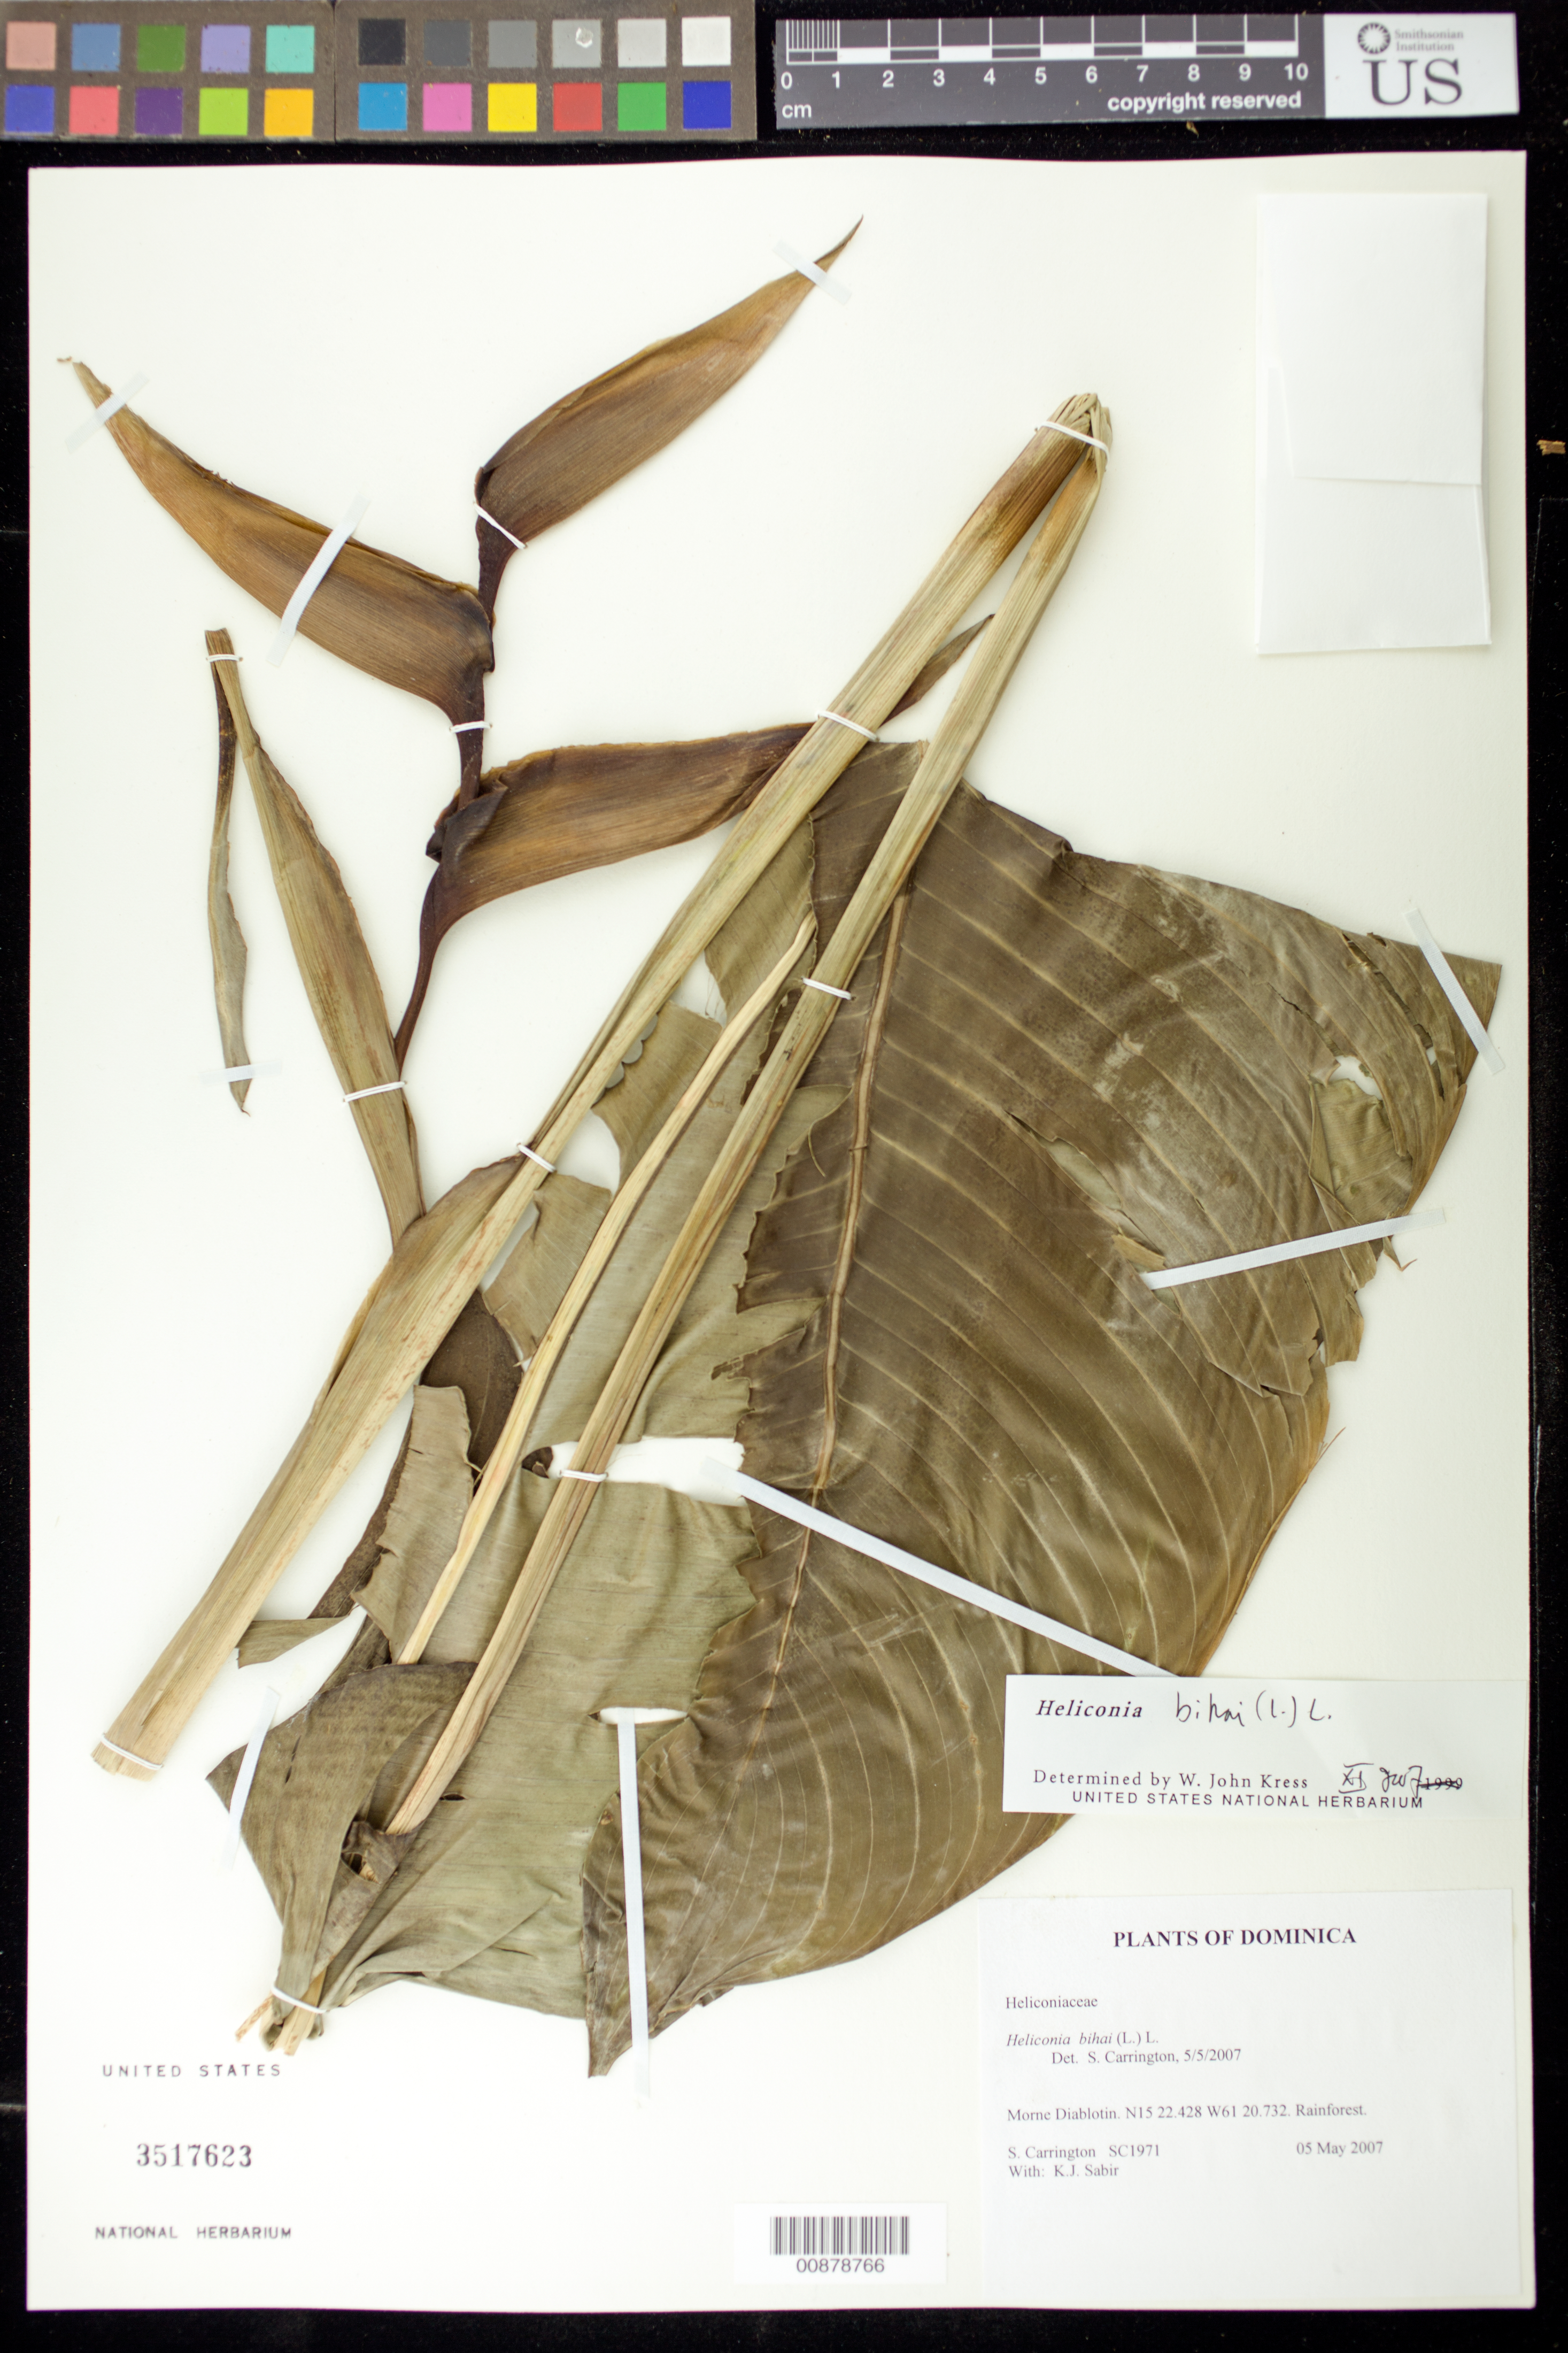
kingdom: Plantae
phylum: Tracheophyta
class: Liliopsida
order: Zingiberales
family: Heliconiaceae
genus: Heliconia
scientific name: Heliconia bihai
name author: (L.) L.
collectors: C. M. S. Carrington & K. Sabir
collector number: SC 1971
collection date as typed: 05 May 2007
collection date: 2007-05-05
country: Dominica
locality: Morne Diablotin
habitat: Rainforest.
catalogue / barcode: US 3517623